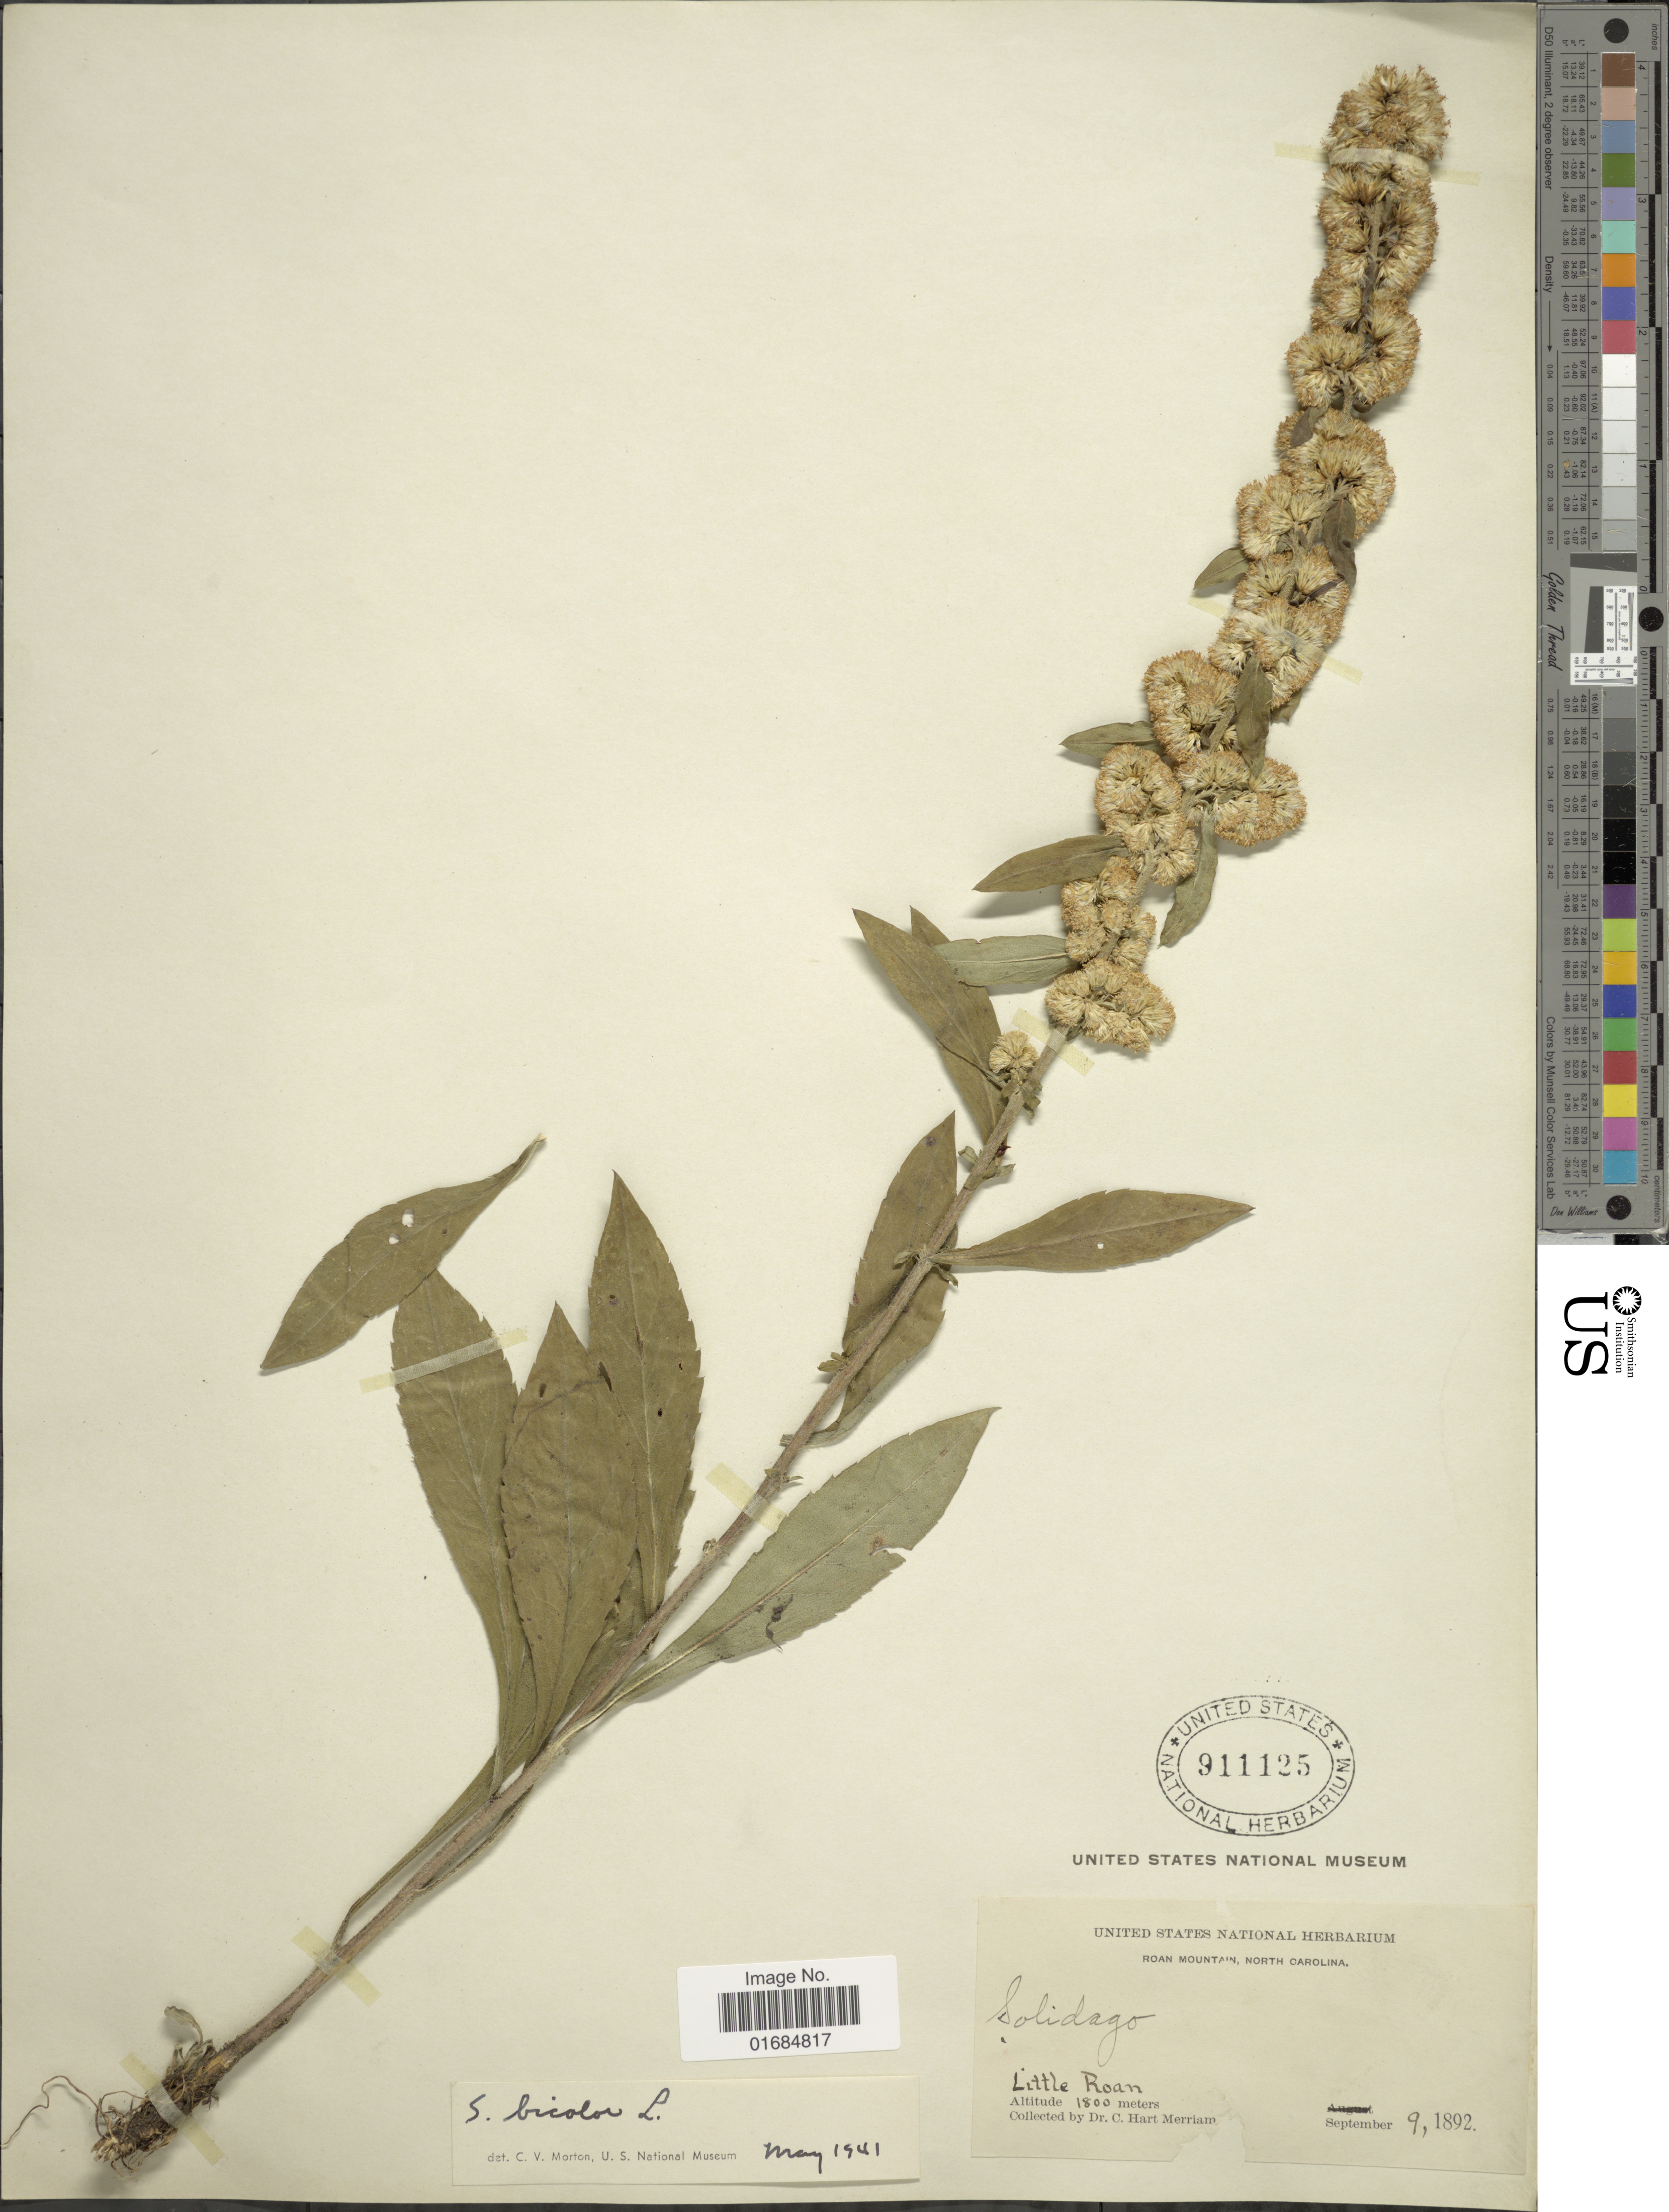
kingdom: Plantae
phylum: Tracheophyta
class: Magnoliopsida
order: Asterales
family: Asteraceae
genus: Solidago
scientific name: Solidago bicolor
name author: L.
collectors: C. Merriam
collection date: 1892-09-09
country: United States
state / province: North Carolina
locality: Roan Mountain, Little Roam.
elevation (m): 1800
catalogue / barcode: US 911125